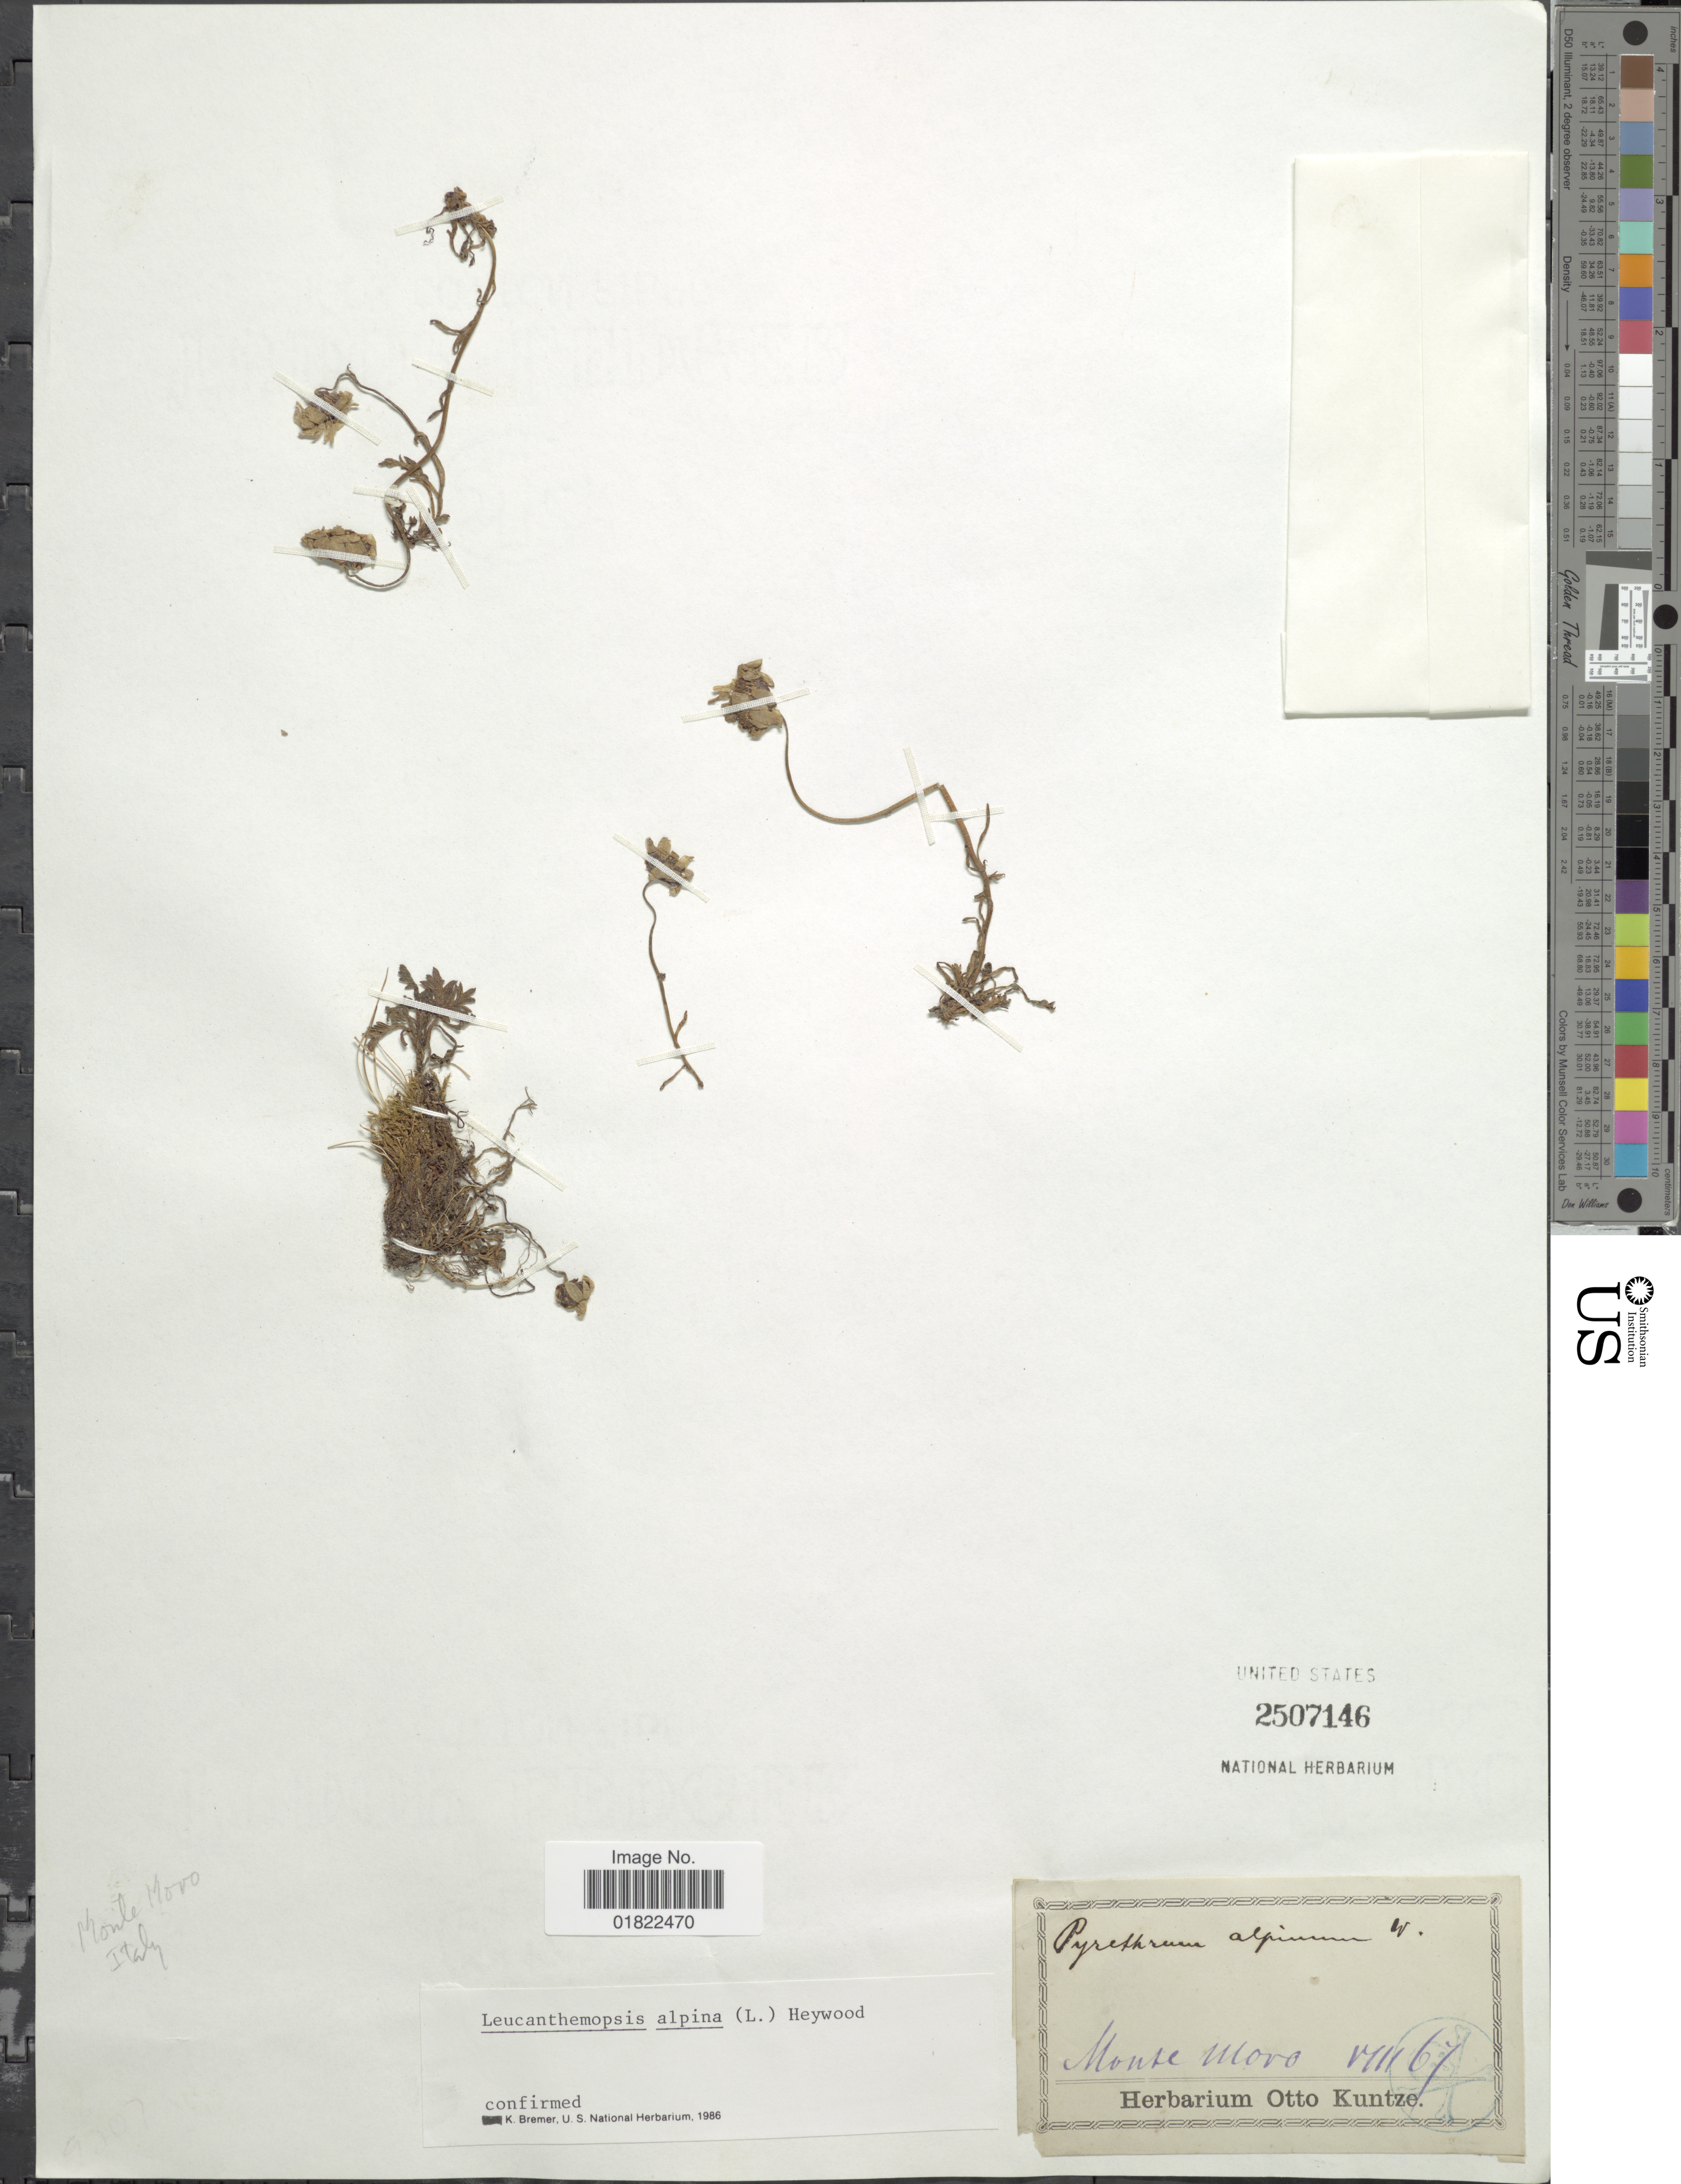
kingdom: Plantae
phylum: Tracheophyta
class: Magnoliopsida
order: Asterales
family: Asteraceae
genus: Leucanthemopsis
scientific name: Leucanthemopsis alpina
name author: (L.) Heywood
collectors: ex herb. Otto Kuntze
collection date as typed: Transcribed d/m/y: /8/67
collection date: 1867-08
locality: Monte Moro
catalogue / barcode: US 2507146